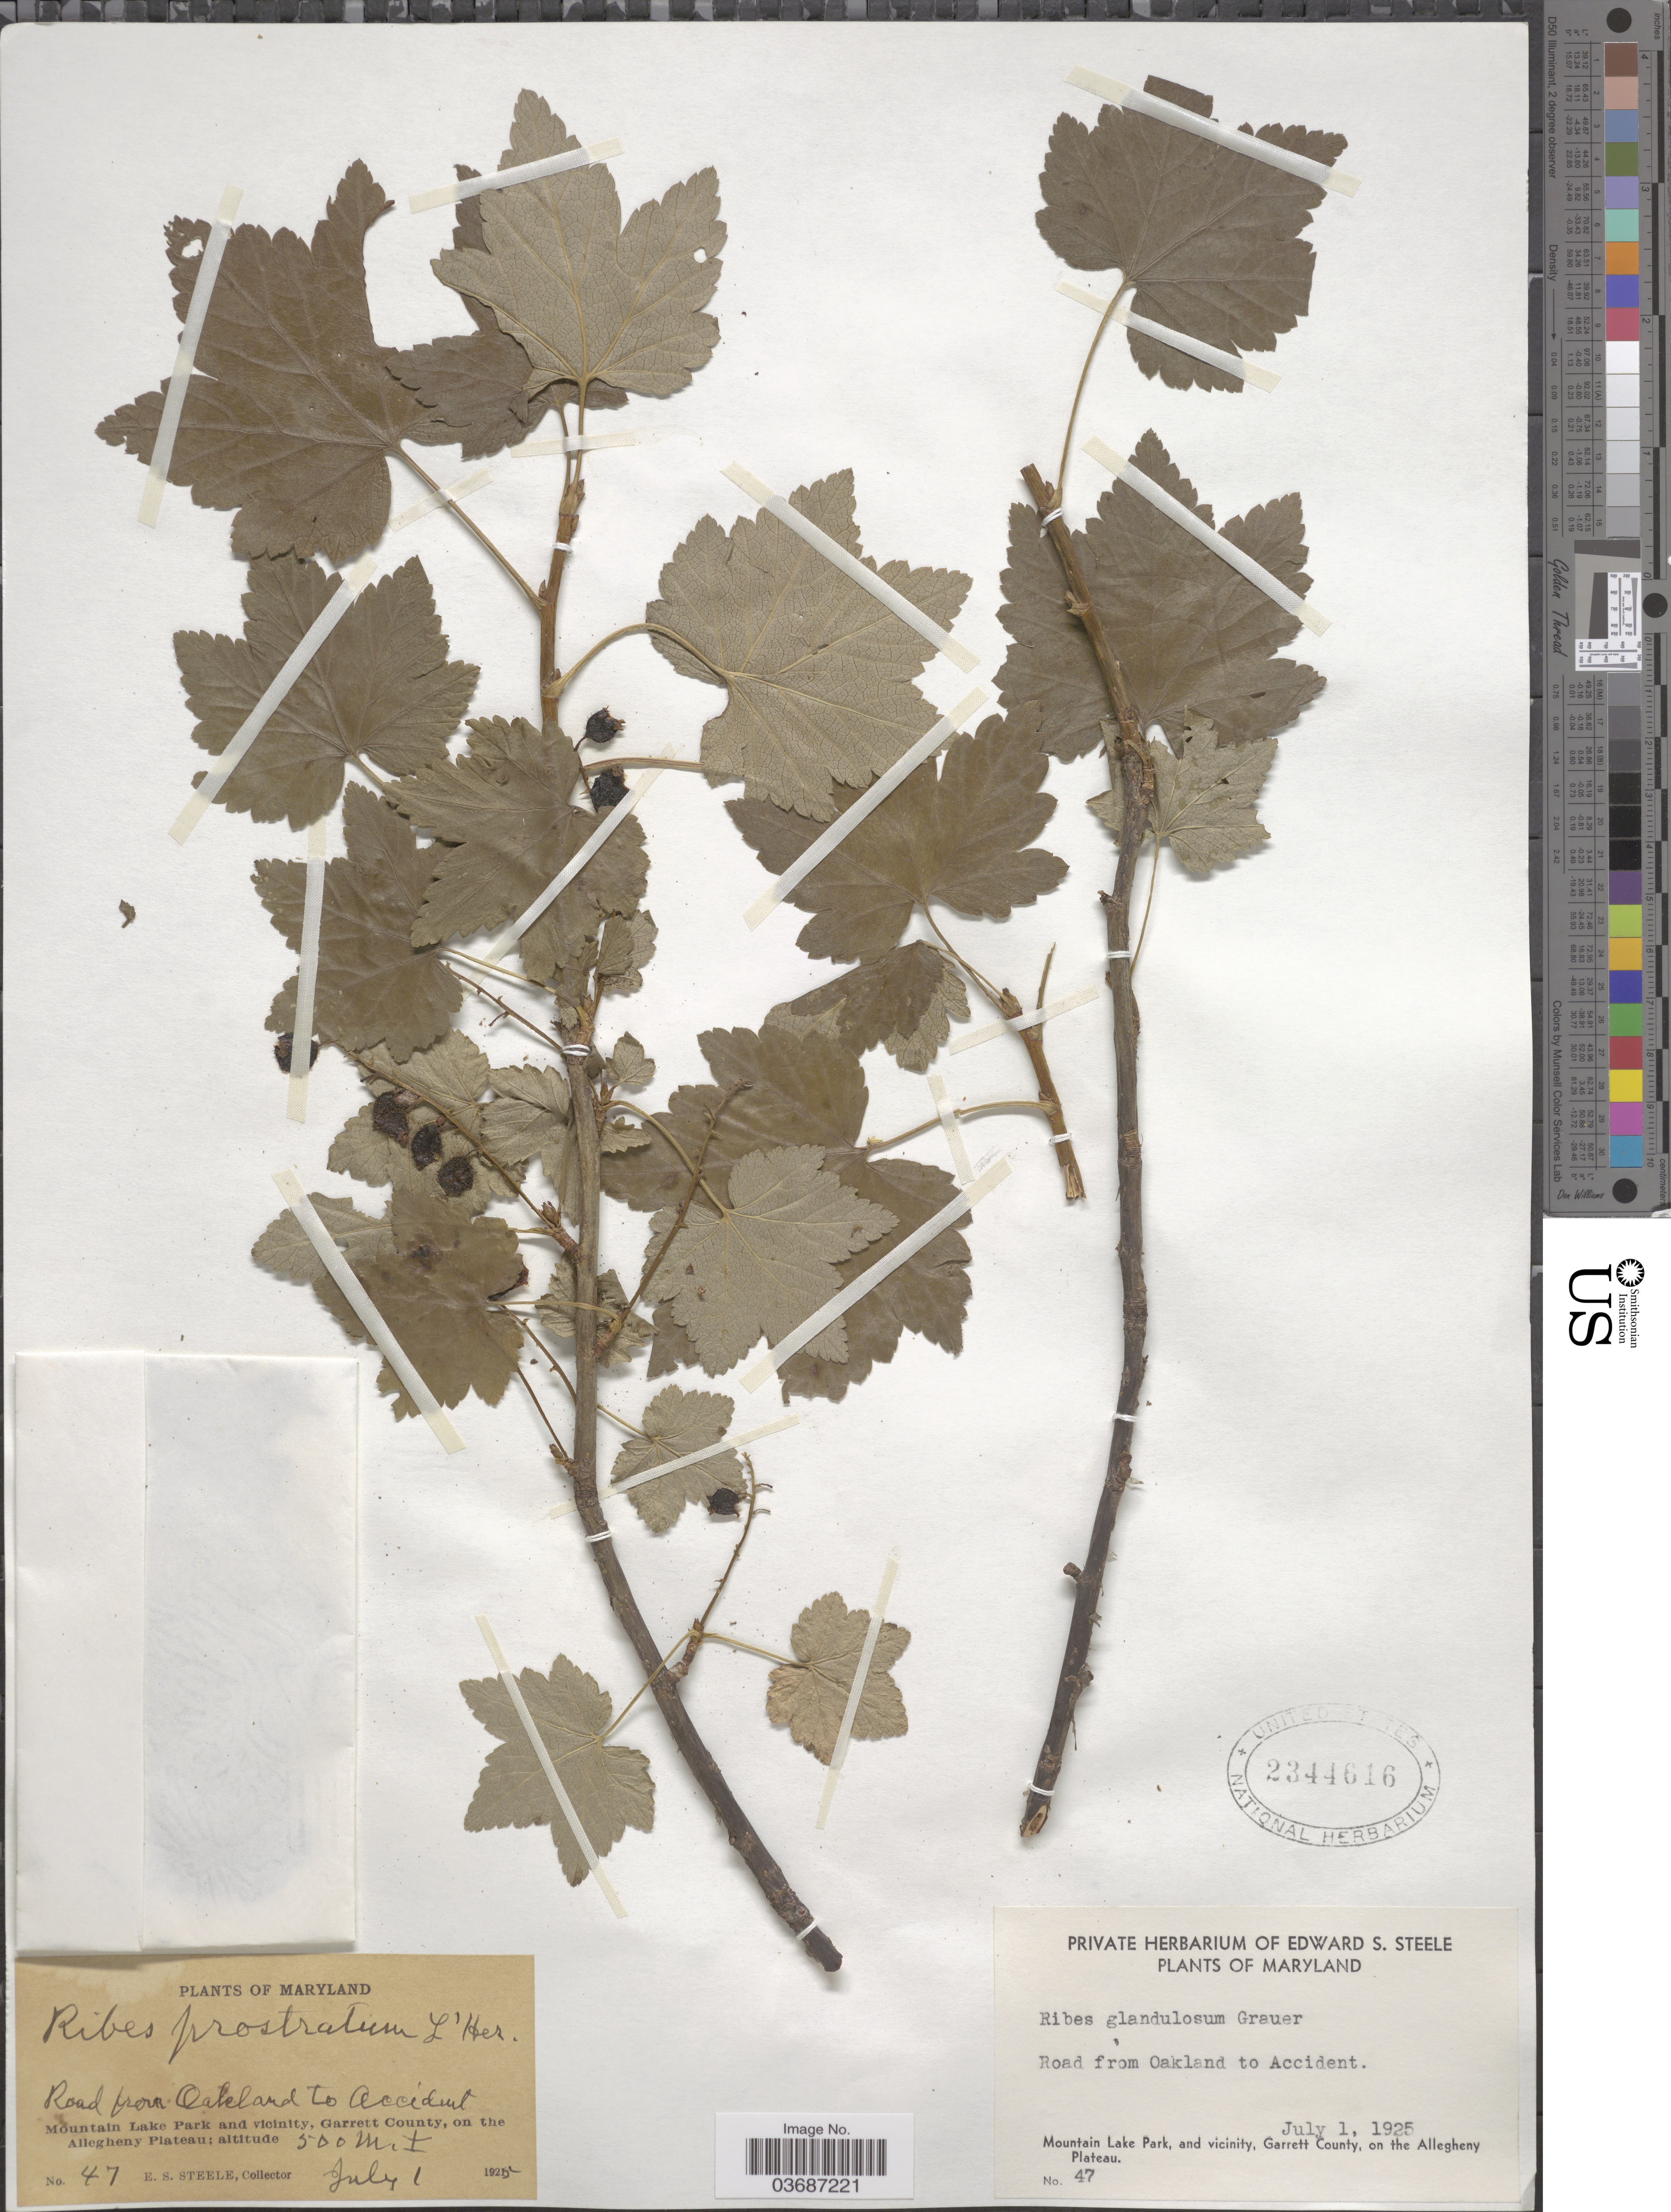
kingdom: Plantae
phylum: Tracheophyta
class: Magnoliopsida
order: Saxifragales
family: Grossulariaceae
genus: Ribes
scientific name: Ribes glandulosum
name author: Ruiz & Pav.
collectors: E. Steele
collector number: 47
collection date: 1925-07-01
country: United States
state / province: Maryland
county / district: Garrett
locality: Road from Oakland to Accident. Mountain Lake Park, and vicinity, Garrett County, on the Allegheny Plateau.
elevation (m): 500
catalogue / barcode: US 2344616